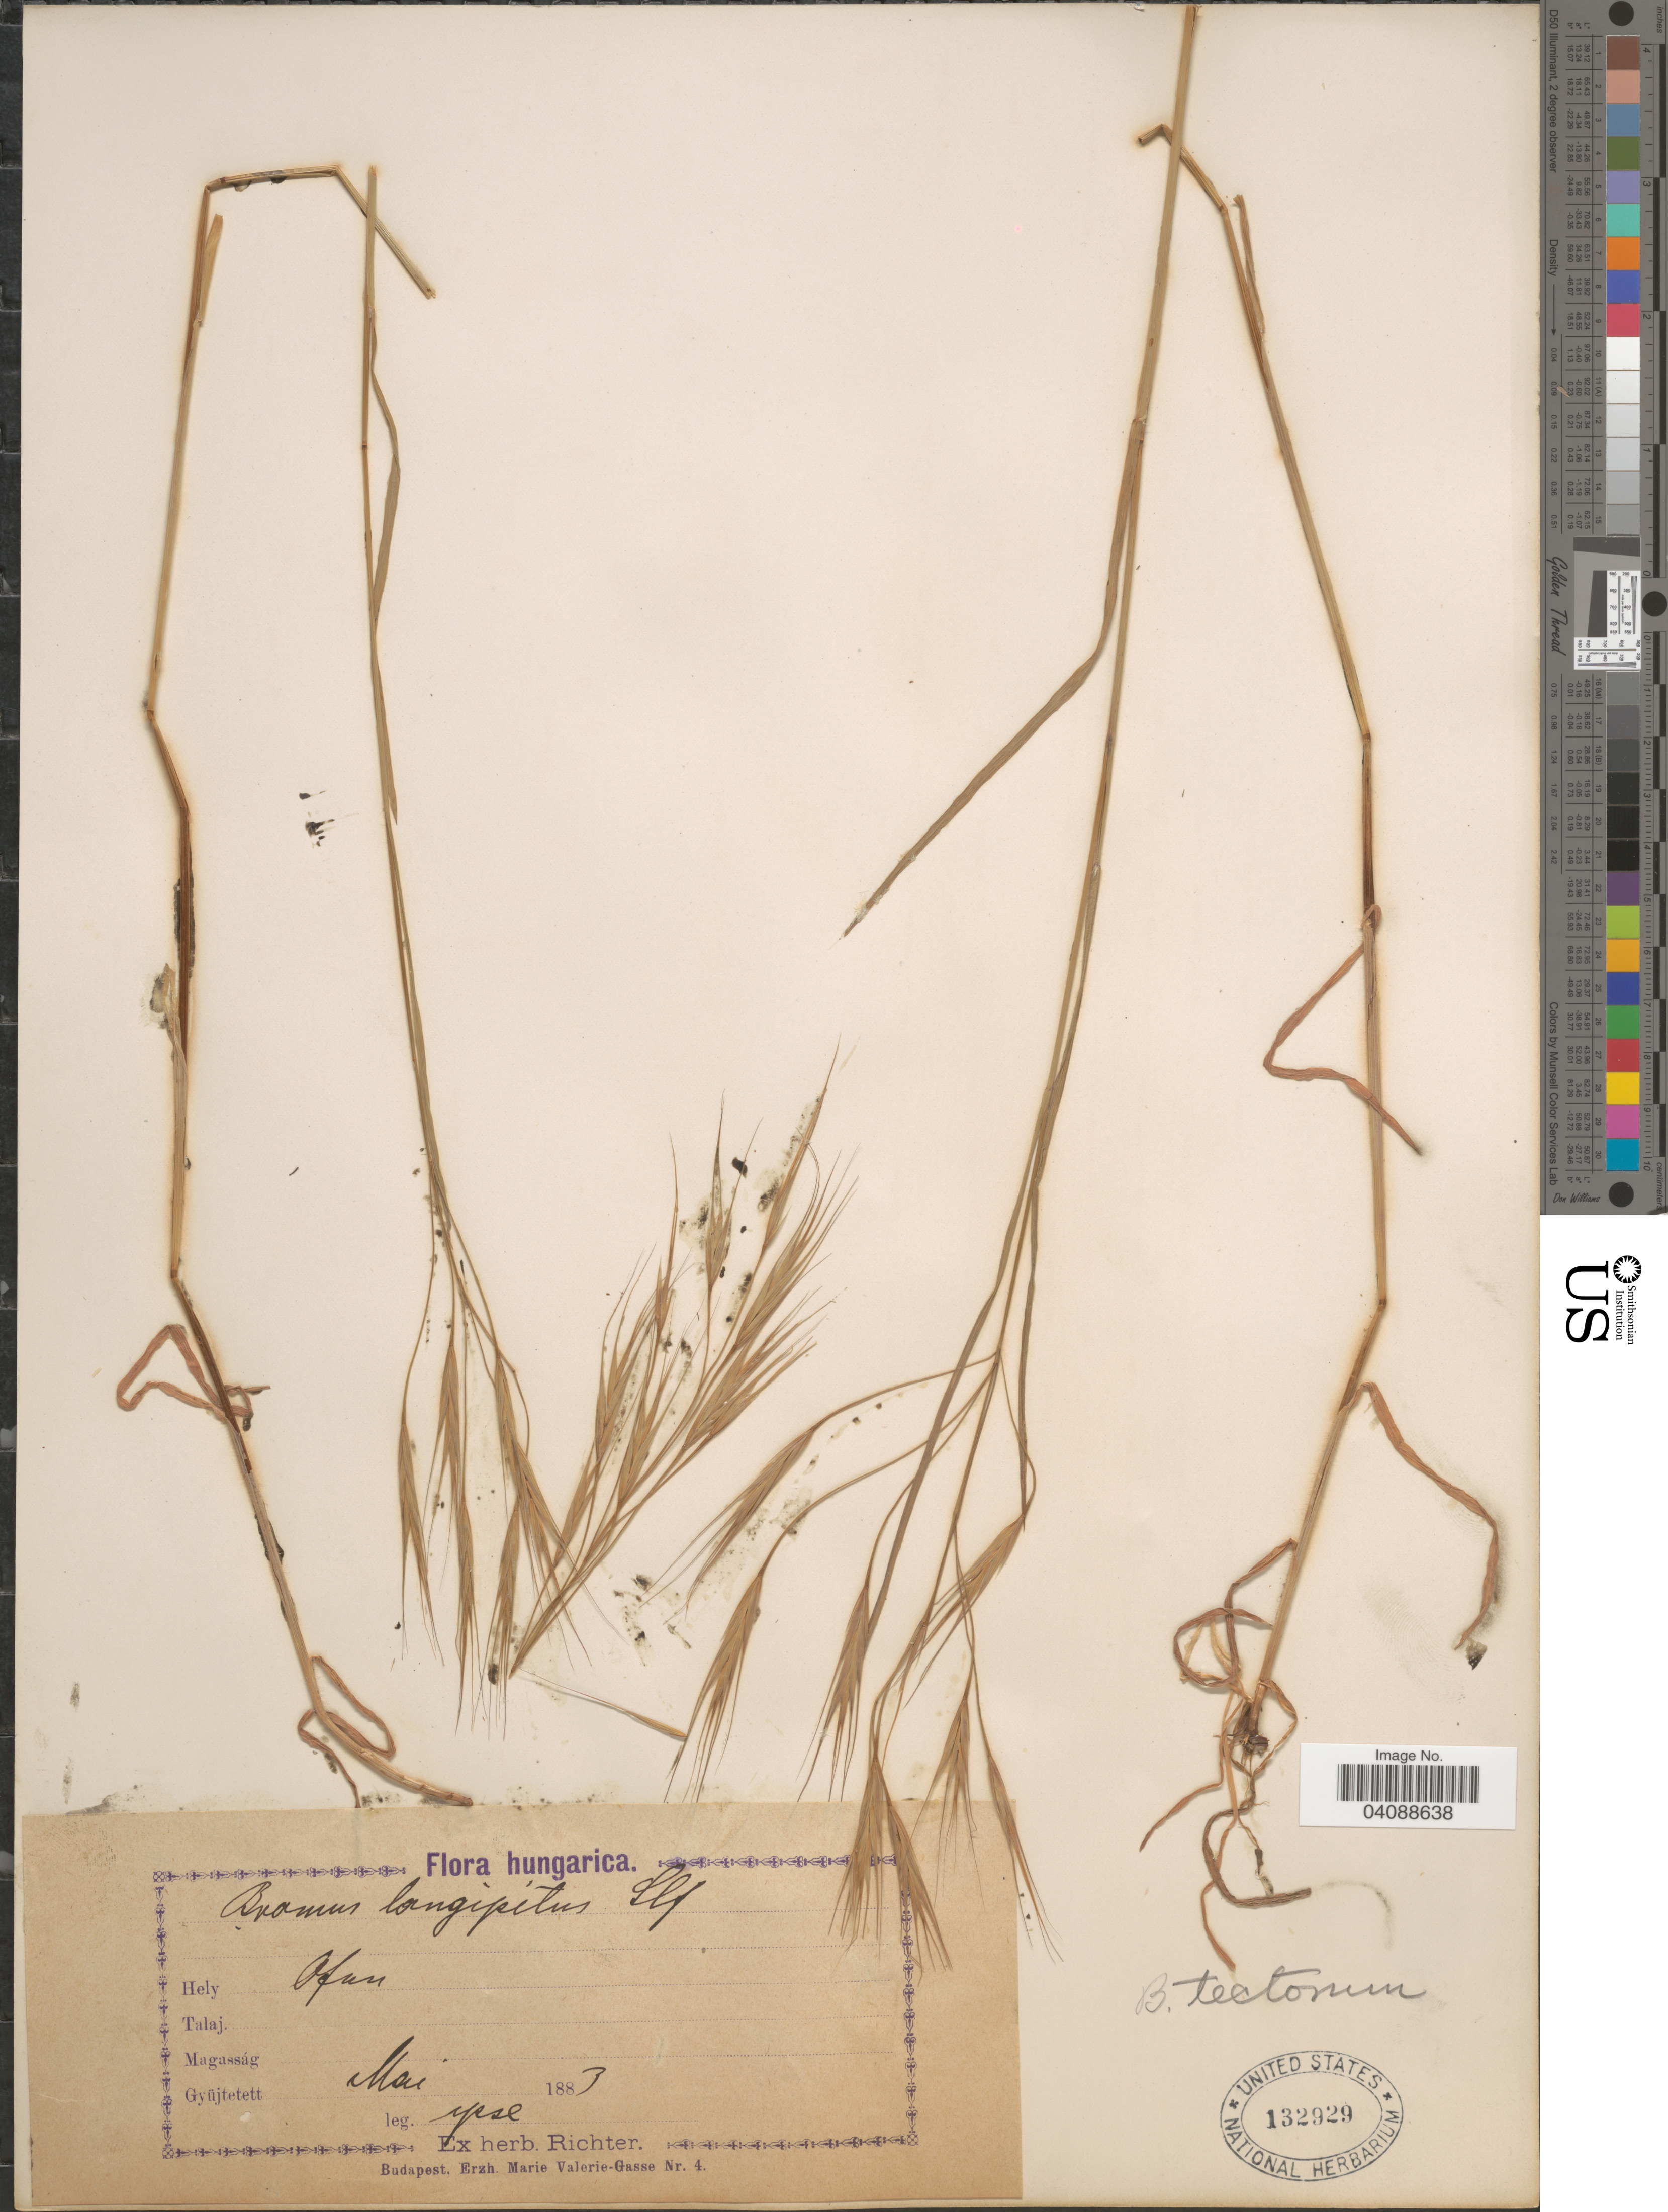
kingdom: Plantae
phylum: Tracheophyta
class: Liliopsida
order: Poales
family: Poaceae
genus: Bromus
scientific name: Bromus tectorum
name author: L.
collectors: -- Richter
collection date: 1883-05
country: Hungary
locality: Hungarica. Ofan.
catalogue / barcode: US 132929